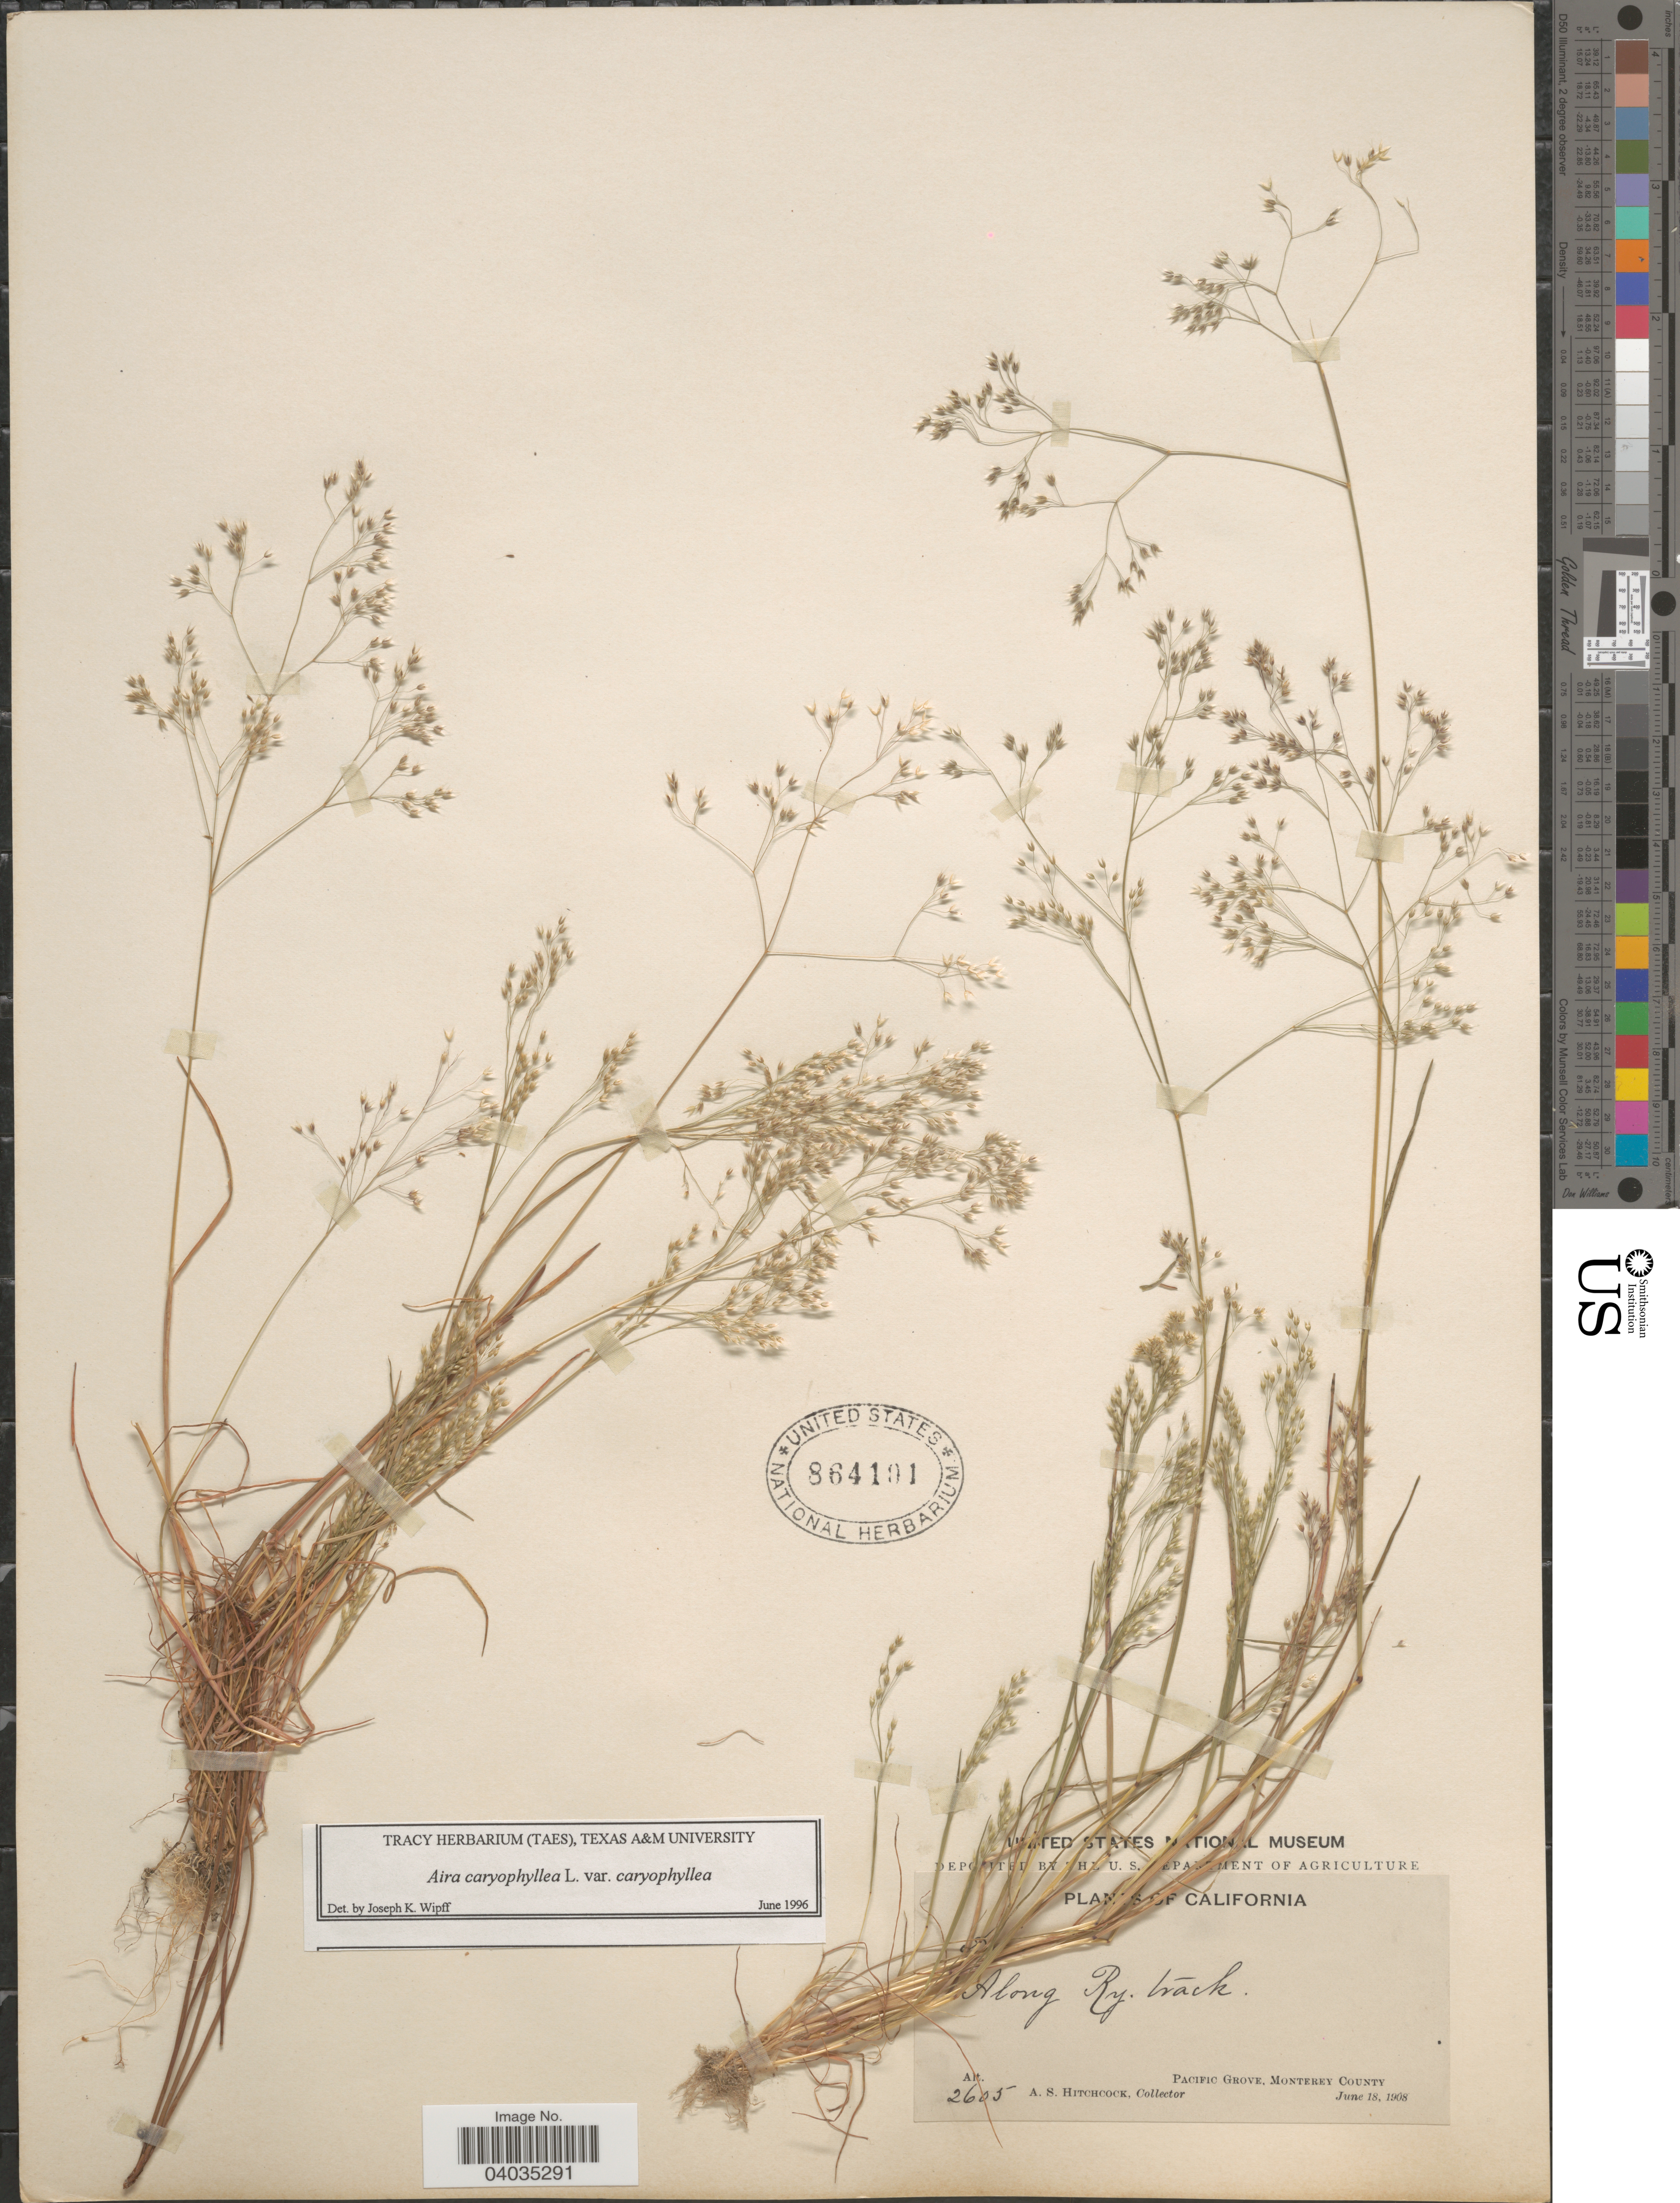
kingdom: Plantae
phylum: Tracheophyta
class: Liliopsida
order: Poales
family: Poaceae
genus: Aira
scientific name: Aira caryophyllea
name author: L.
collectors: A. S. Hitchcock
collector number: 2605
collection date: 1908-06-18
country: United States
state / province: California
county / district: Monterey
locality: Along Ry. track. Pacific Grove, Monterey County.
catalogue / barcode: US 864101